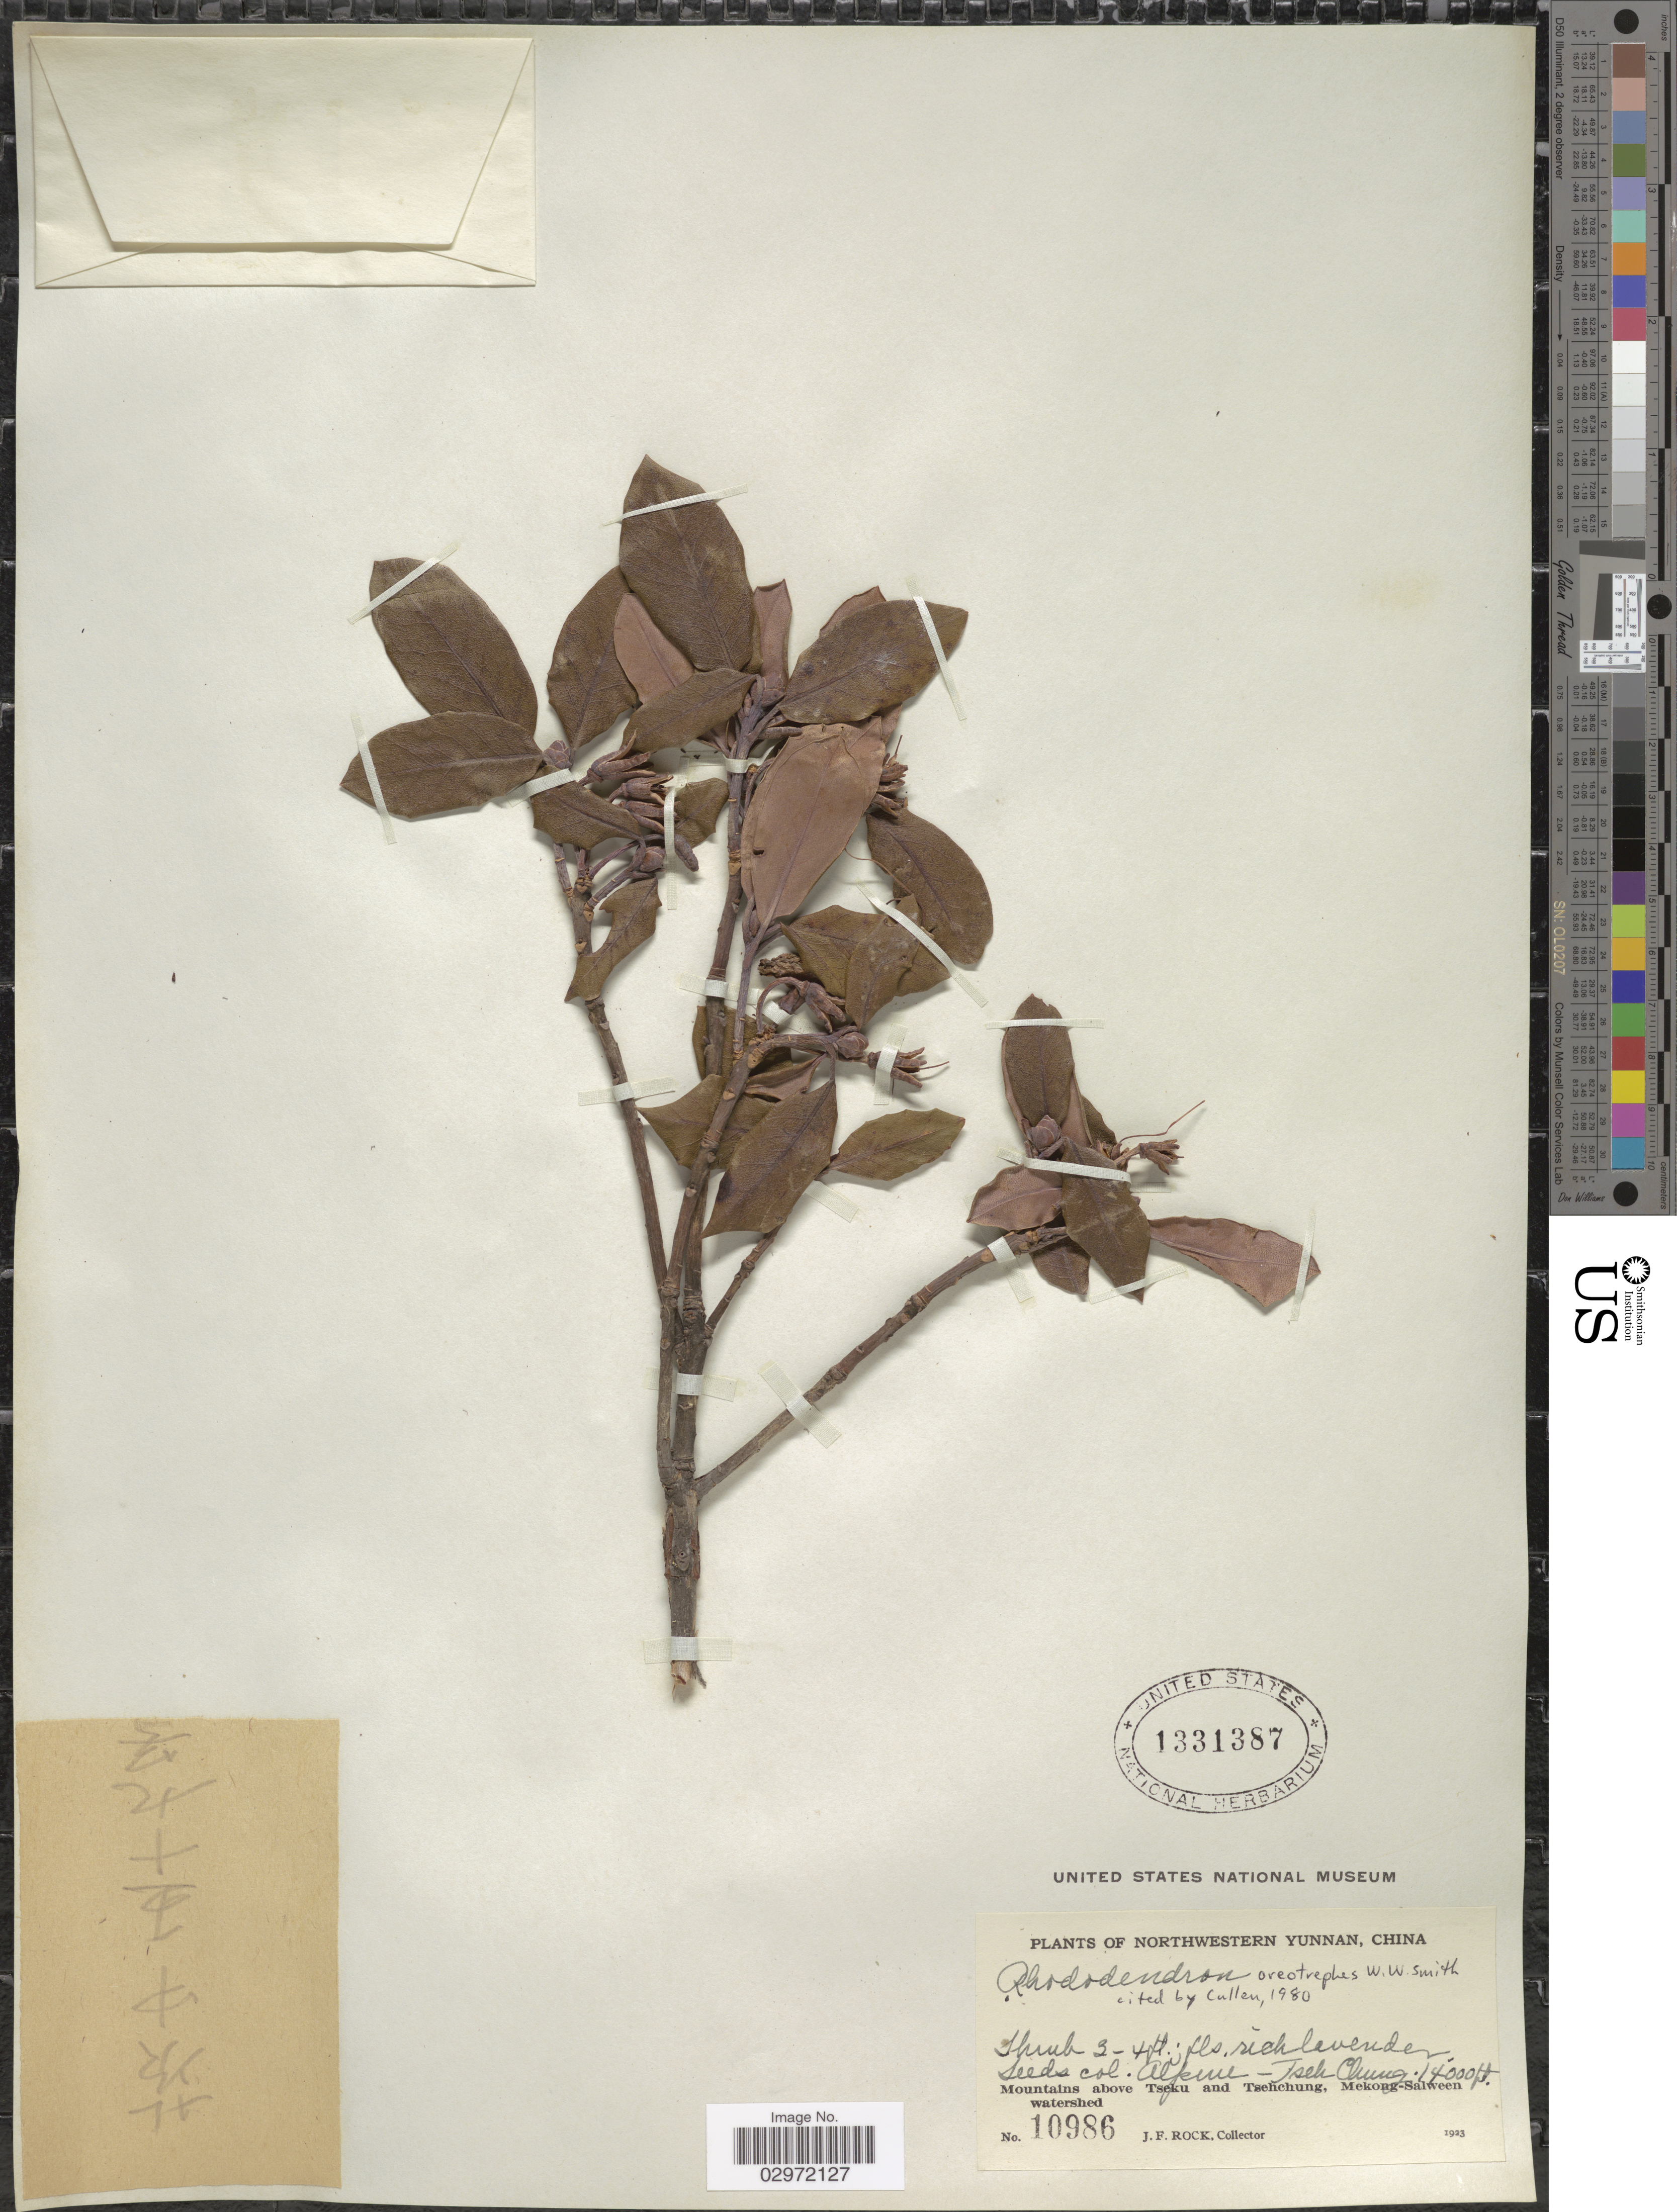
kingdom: Plantae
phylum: Tracheophyta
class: Magnoliopsida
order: Ericales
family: Ericaceae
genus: Rhododendron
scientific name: Rhododendron oreotrephes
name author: W.W. Sm.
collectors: J. Rock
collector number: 10986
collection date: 1923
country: China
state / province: Yunnan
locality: Northwestern Yunnan. Alpine-Tsek-Chung. Mountains above Tseku and Tsechung, Mekong-Salween watershed.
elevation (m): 4267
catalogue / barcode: US 1331387